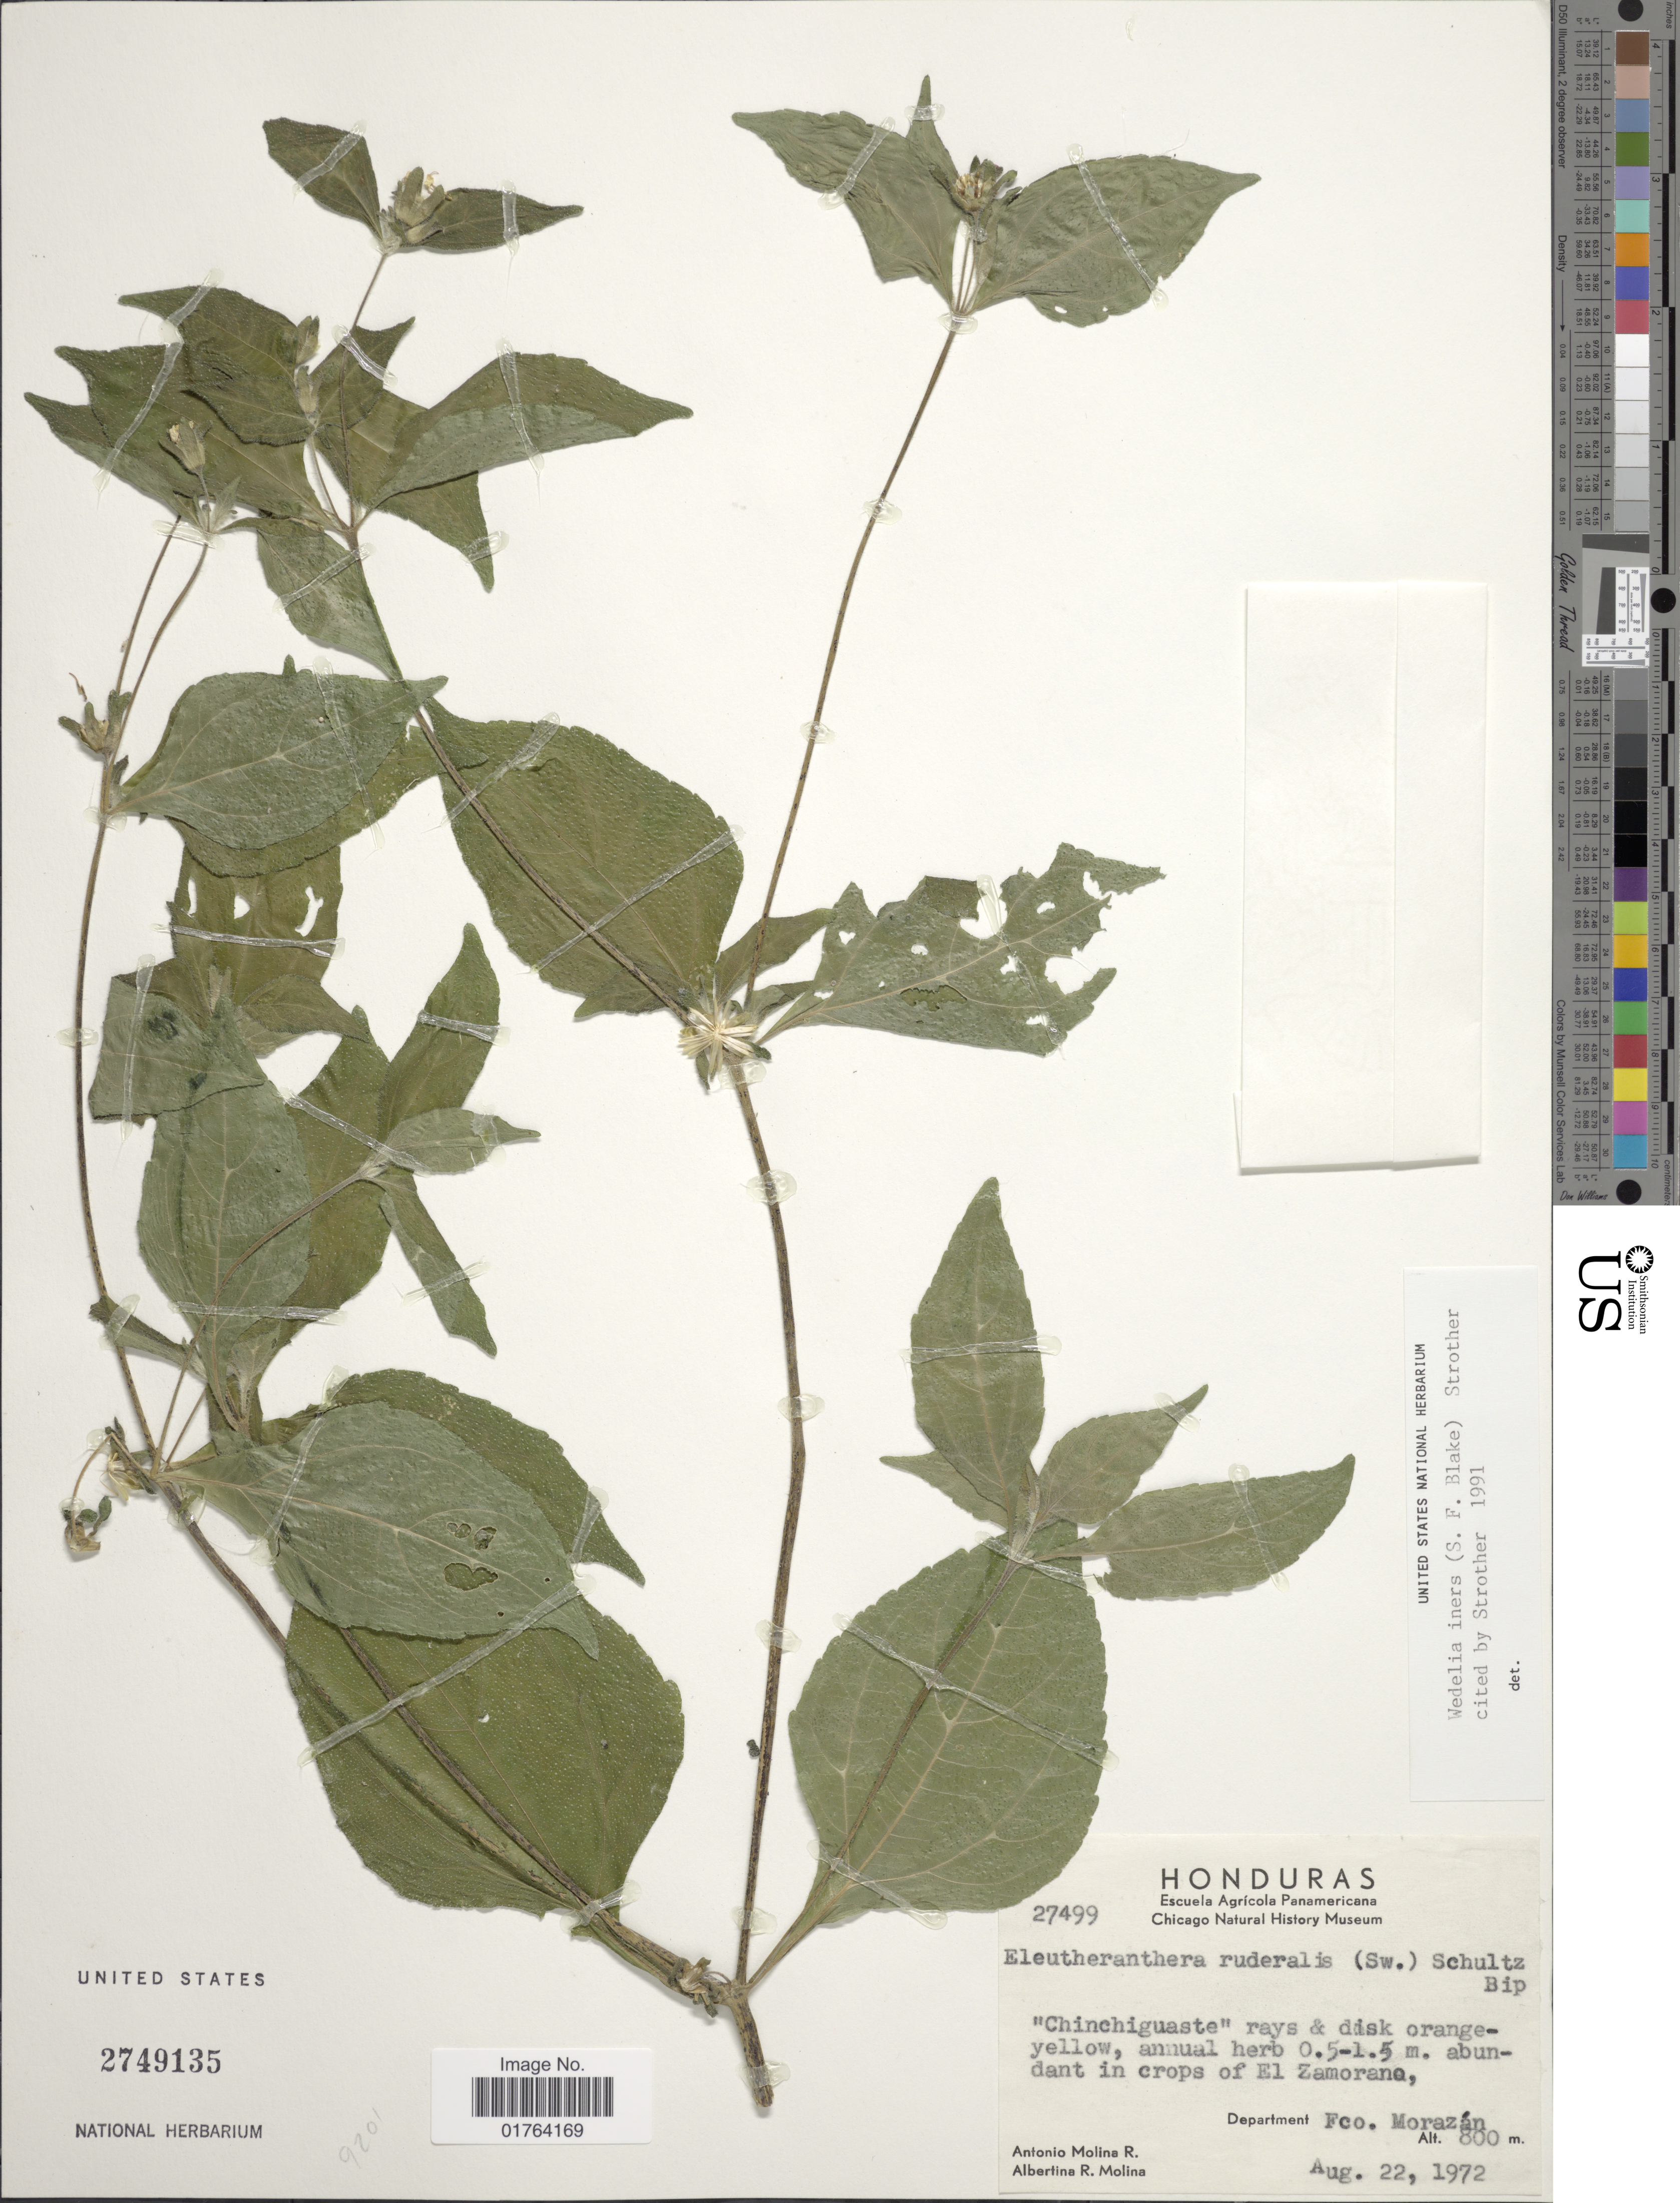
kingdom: Plantae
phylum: Tracheophyta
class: Magnoliopsida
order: Asterales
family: Asteraceae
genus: Wedelia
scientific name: Wedelia iners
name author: (S.F. Blake) Strother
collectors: A. Molina R. & A. R. Molina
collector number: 27499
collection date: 1972-08-22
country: Honduras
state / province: Fco. Morazán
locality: Abundant in crops of El Zamorano.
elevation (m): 800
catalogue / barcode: US 2749135